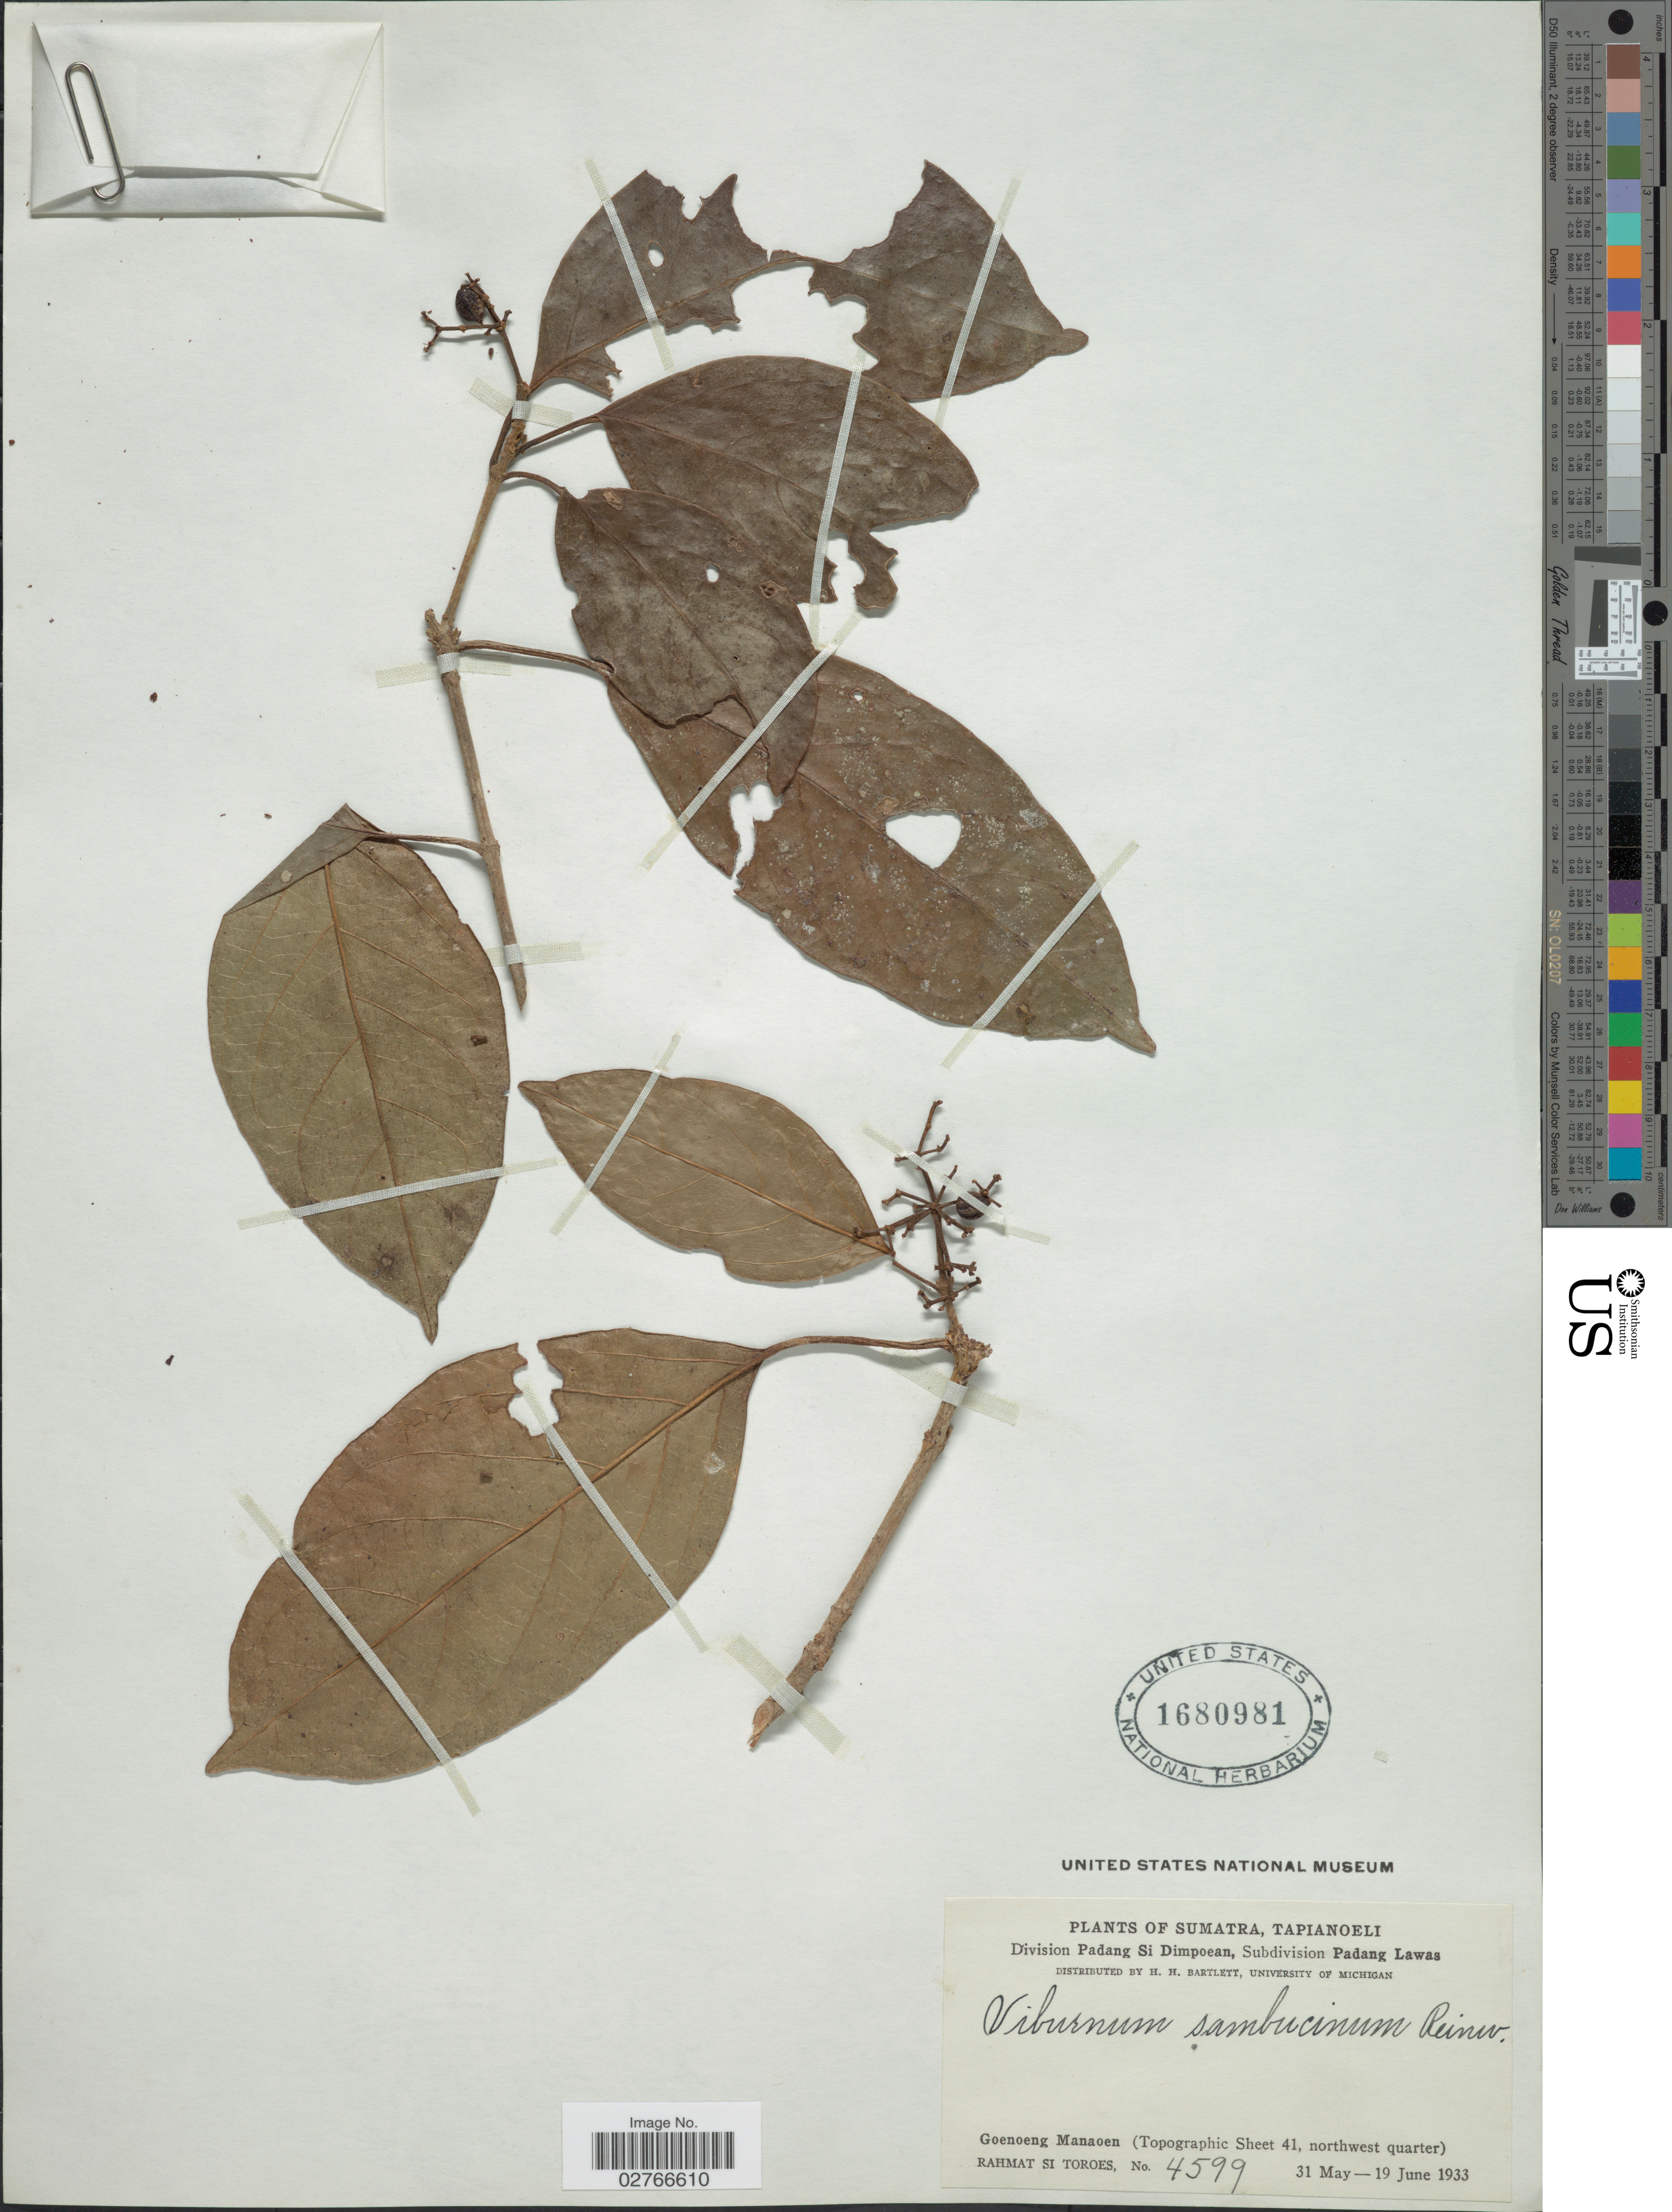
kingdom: Plantae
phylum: Tracheophyta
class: Magnoliopsida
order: Dipsacales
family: Viburnaceae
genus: Viburnum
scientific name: Viburnum sambucinum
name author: Reinw. ex Blume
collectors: Rahmat Si Boeea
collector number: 4599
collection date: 1933-05-31/1933-06-19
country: Indonesia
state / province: Sumatra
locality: Tapianoeli. Division Padang Si Dimpoean, Subdivision Padang Lawas. Goenoeng Manaoen (Topographic Sheet 41, northwest quarter).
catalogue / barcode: US 1680981